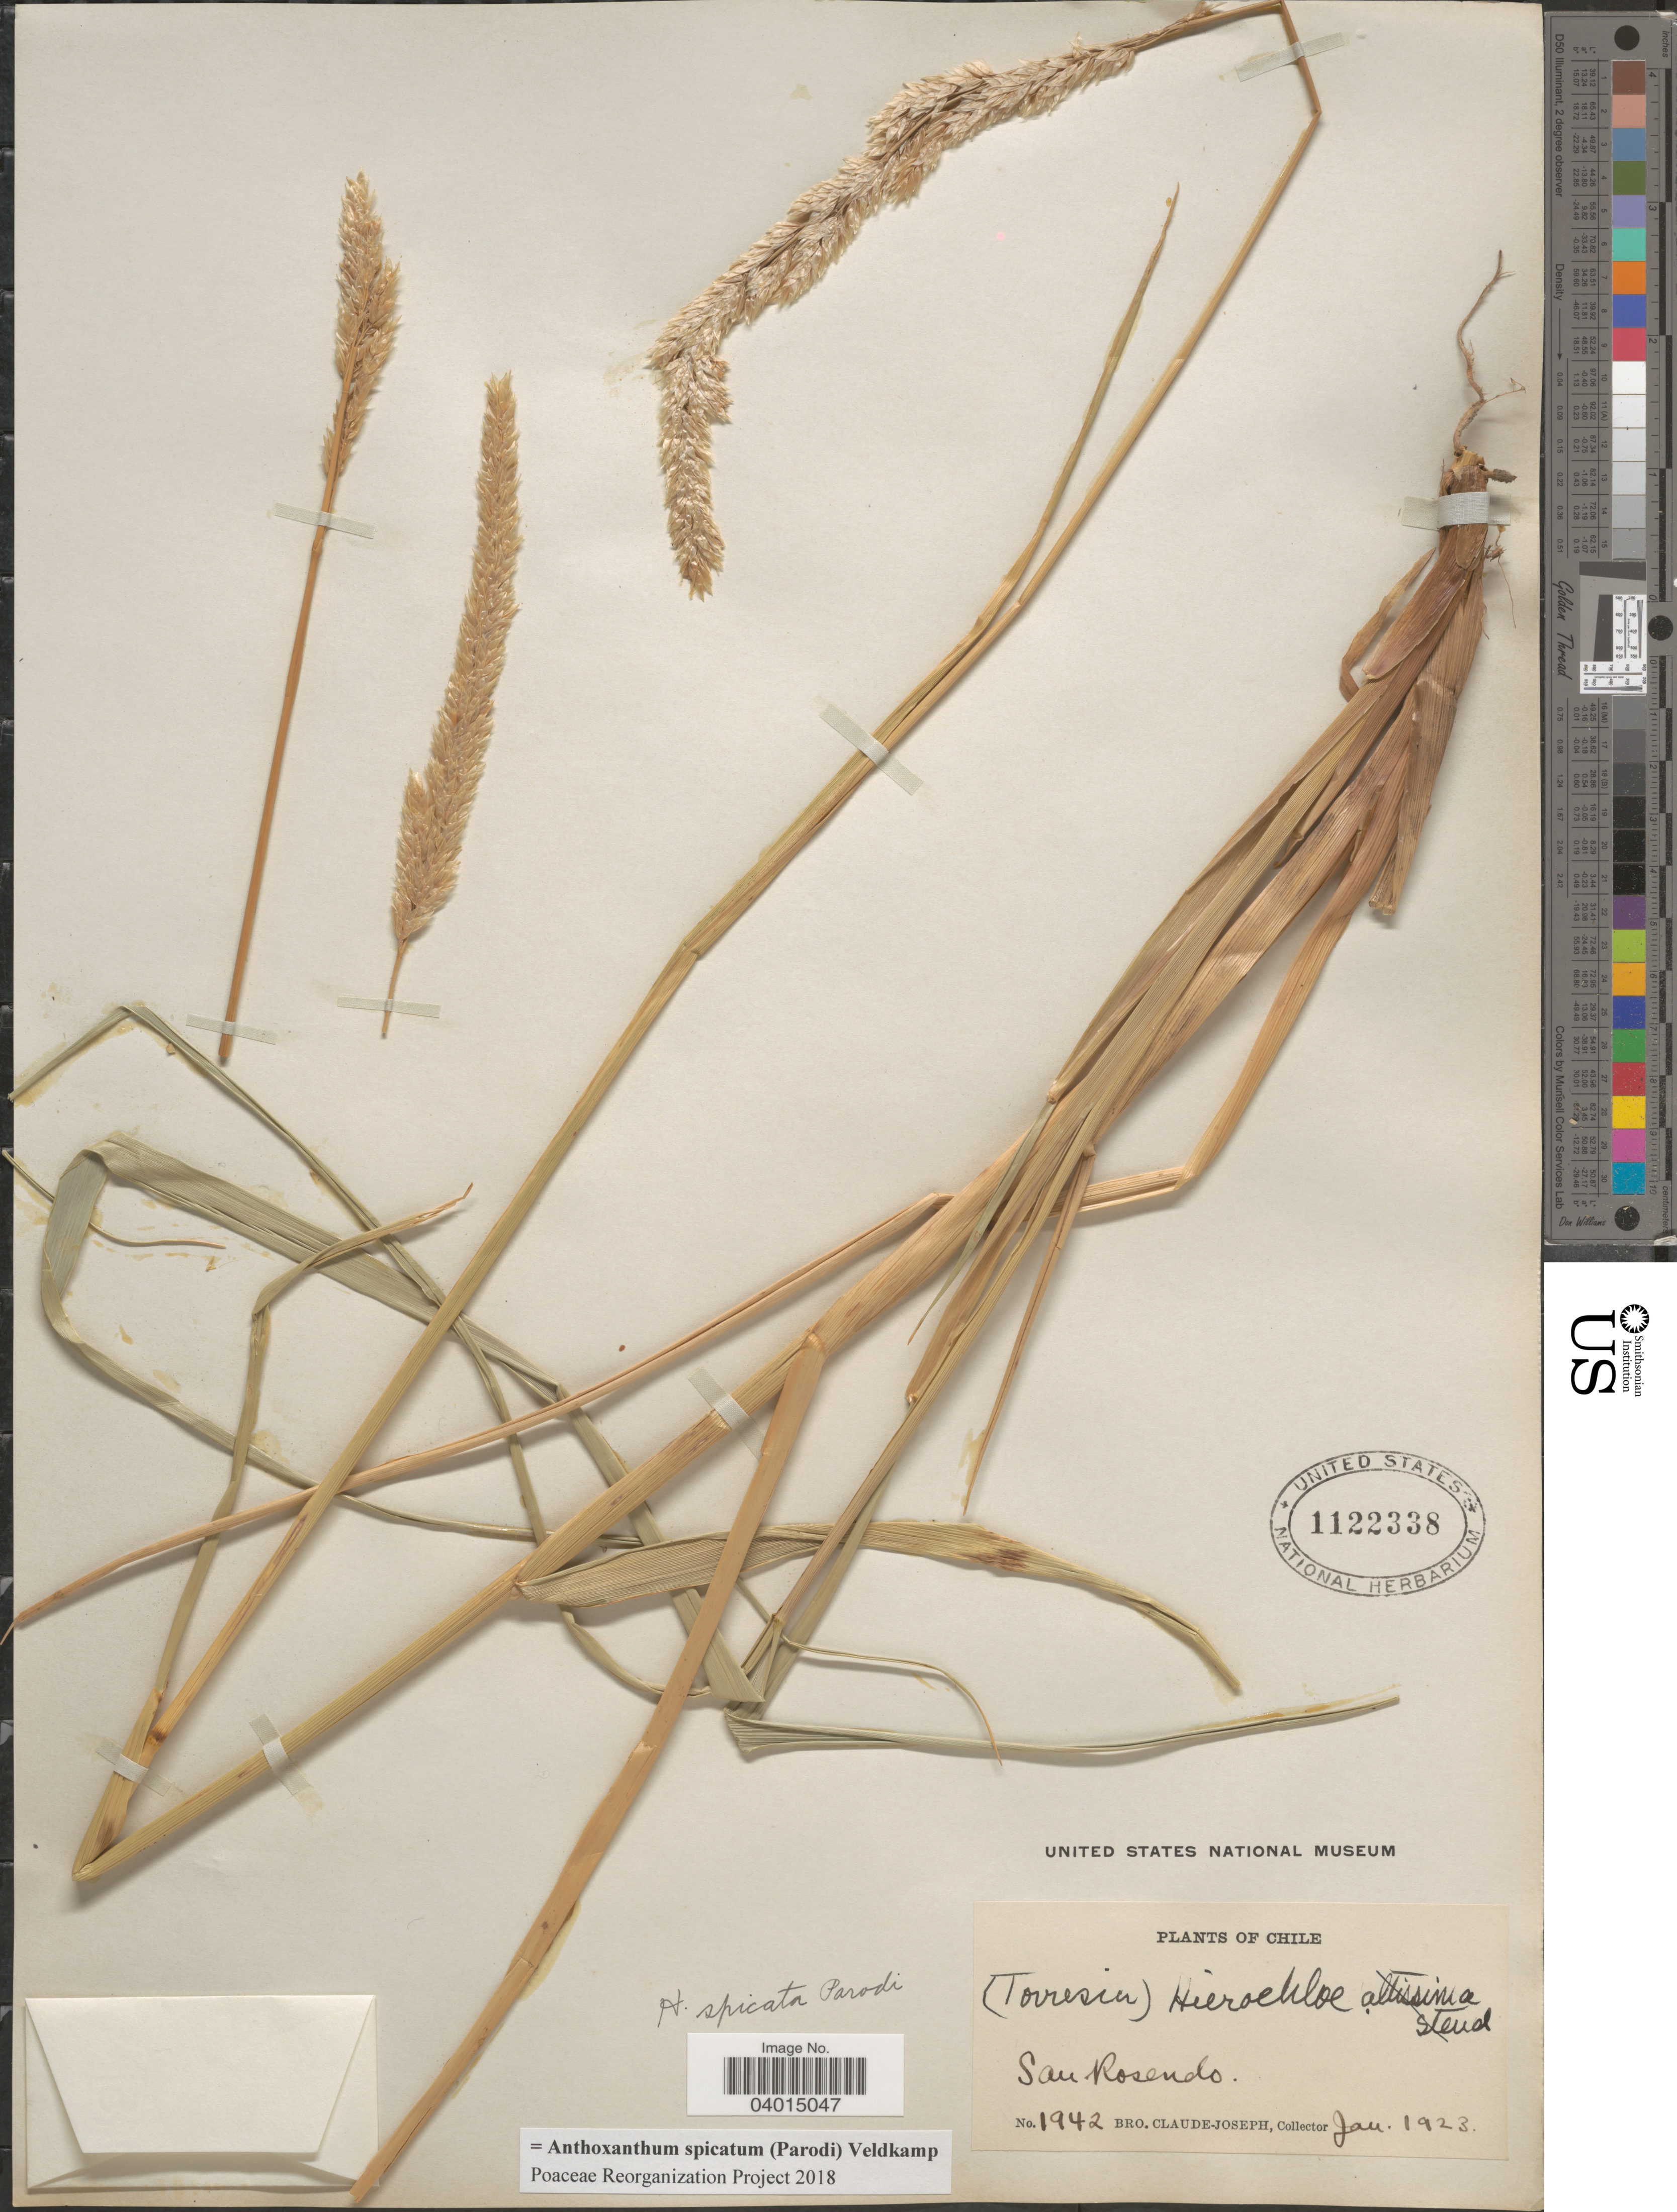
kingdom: Plantae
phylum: Tracheophyta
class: Liliopsida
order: Poales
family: Poaceae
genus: Anthoxanthum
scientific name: Anthoxanthum ultriculatum var. altissimum ined.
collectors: Bro. Claude-Joseph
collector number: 1942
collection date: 1923-01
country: Chile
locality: San Rosendo.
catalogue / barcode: US 1122338